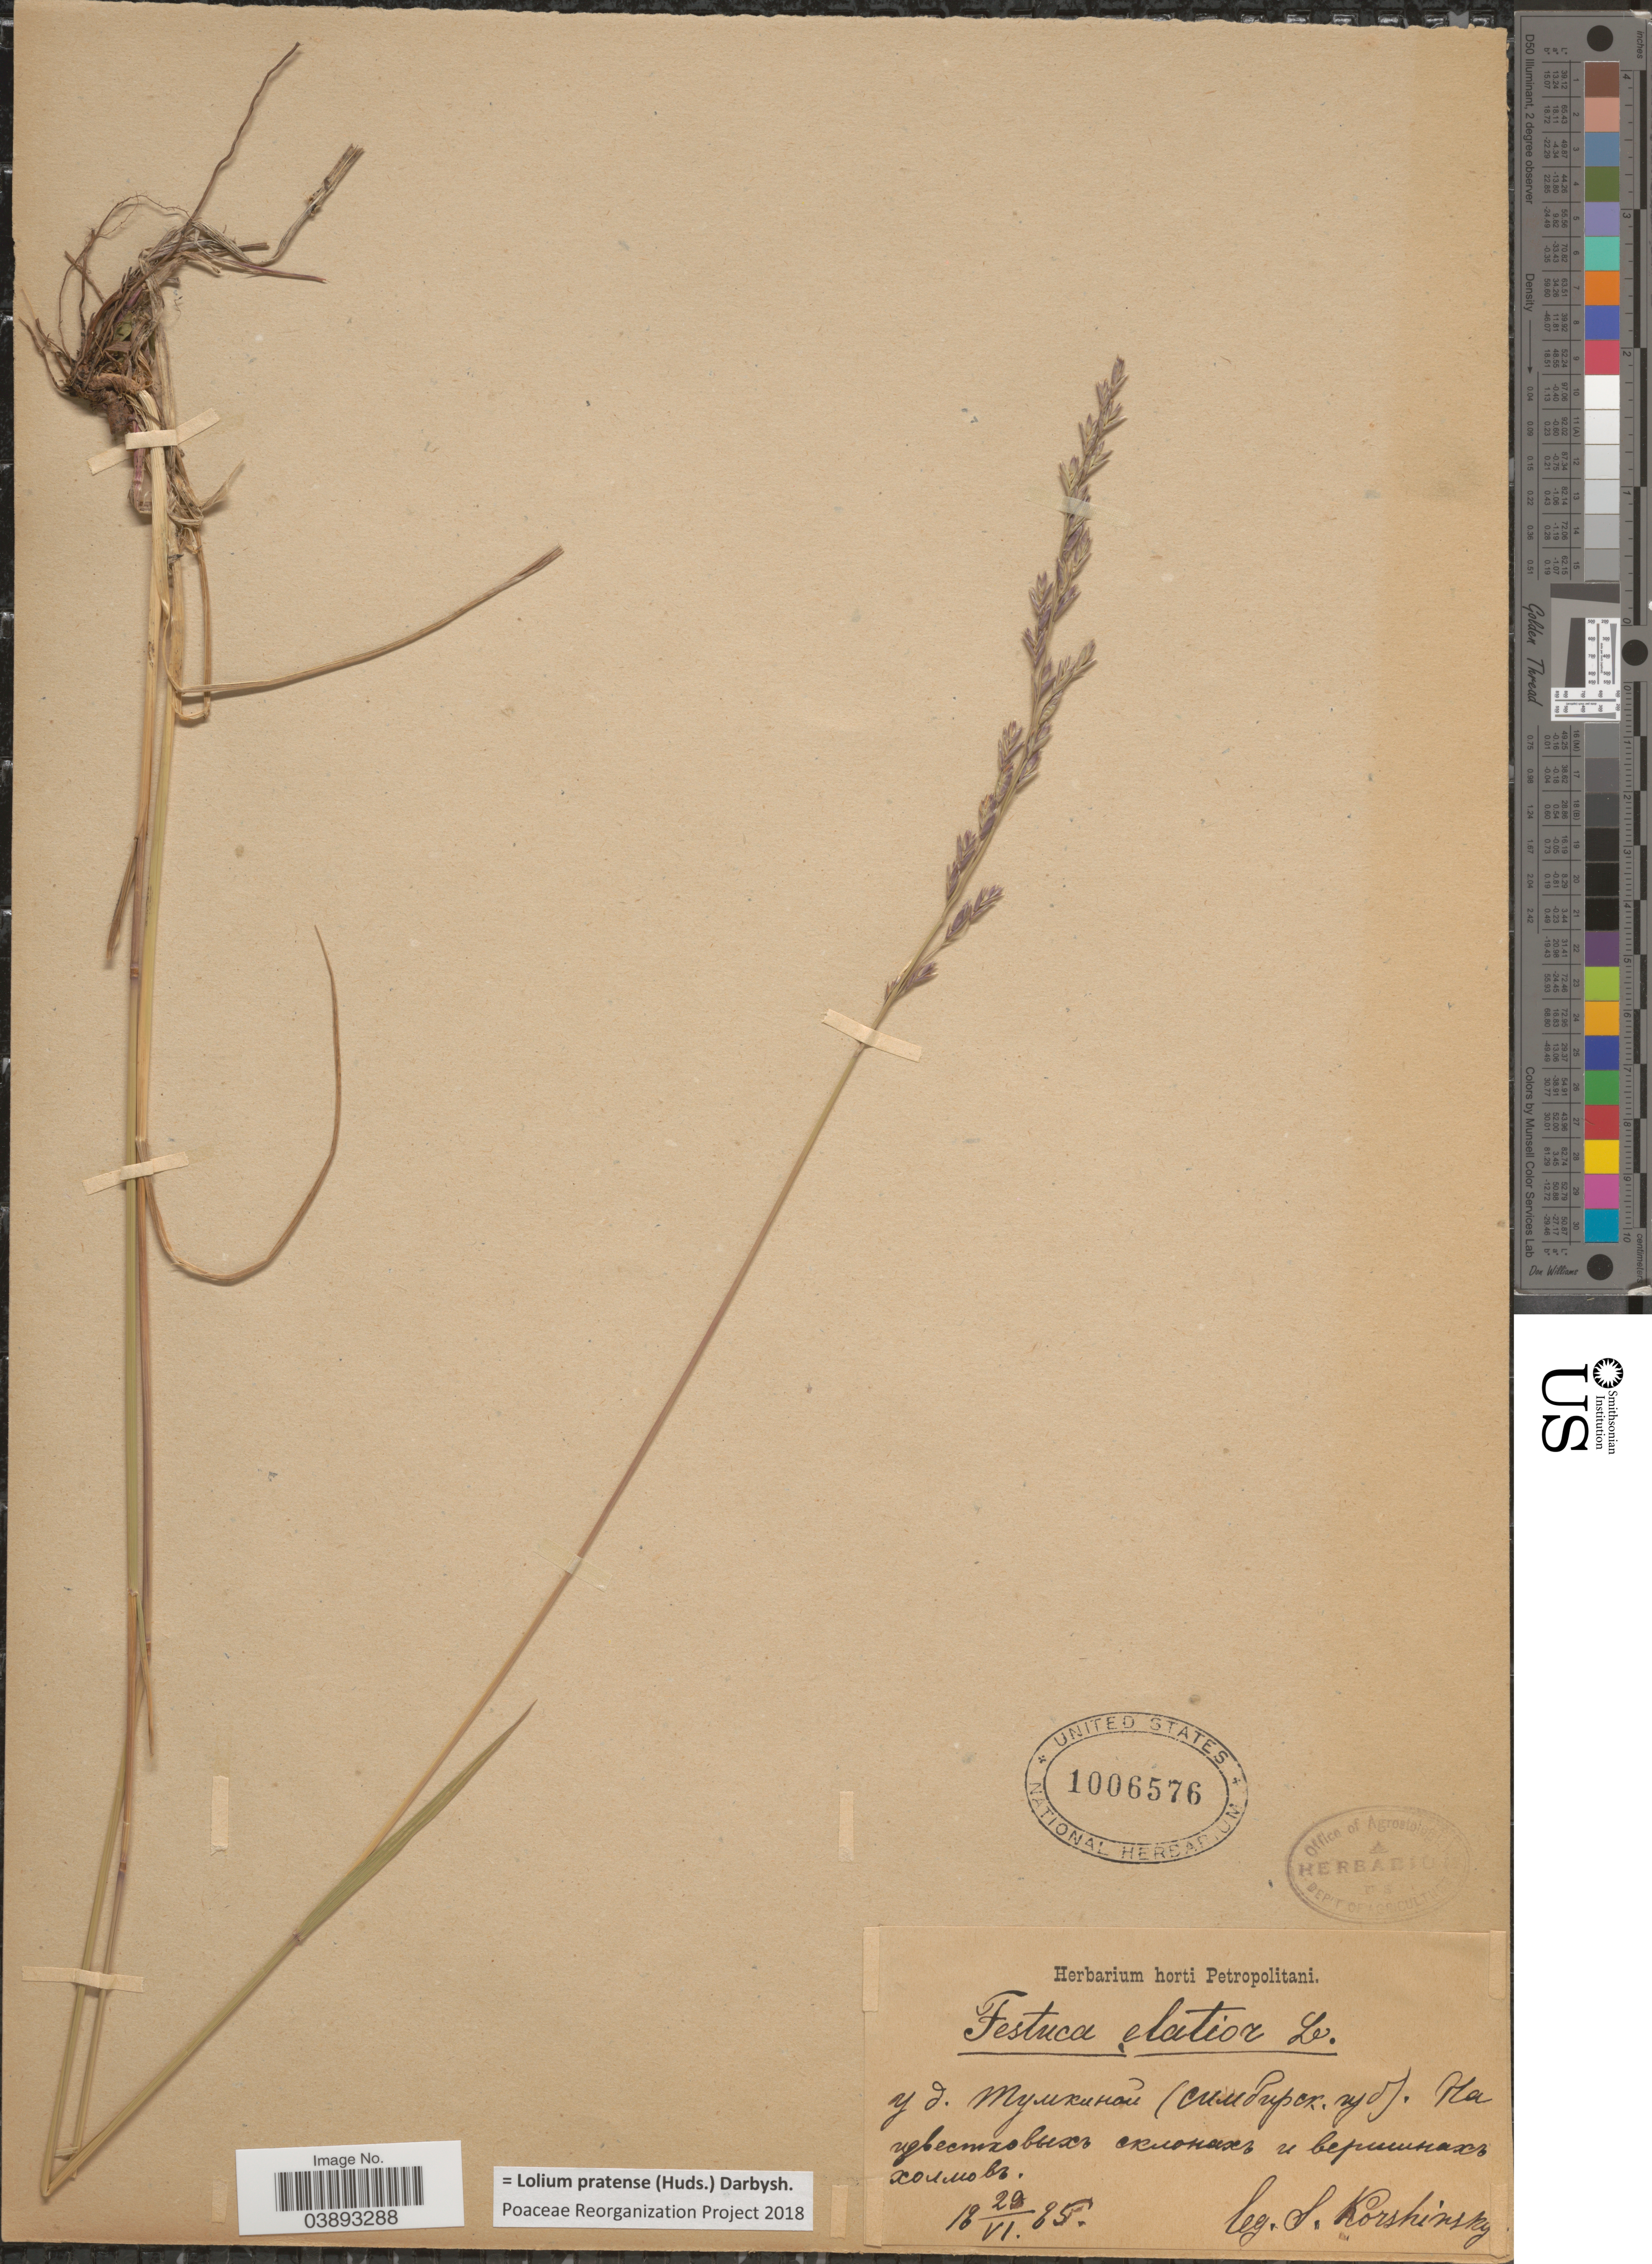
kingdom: Plantae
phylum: Tracheophyta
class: Liliopsida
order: Poales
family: Poaceae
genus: Lolium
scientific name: Lolium pratense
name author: (Huds.) Darbysh.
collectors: S. I. Korshinsky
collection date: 1885-06-29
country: Russian Federation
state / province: Ulyanovsk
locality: Village Tumkino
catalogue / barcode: US 1006576